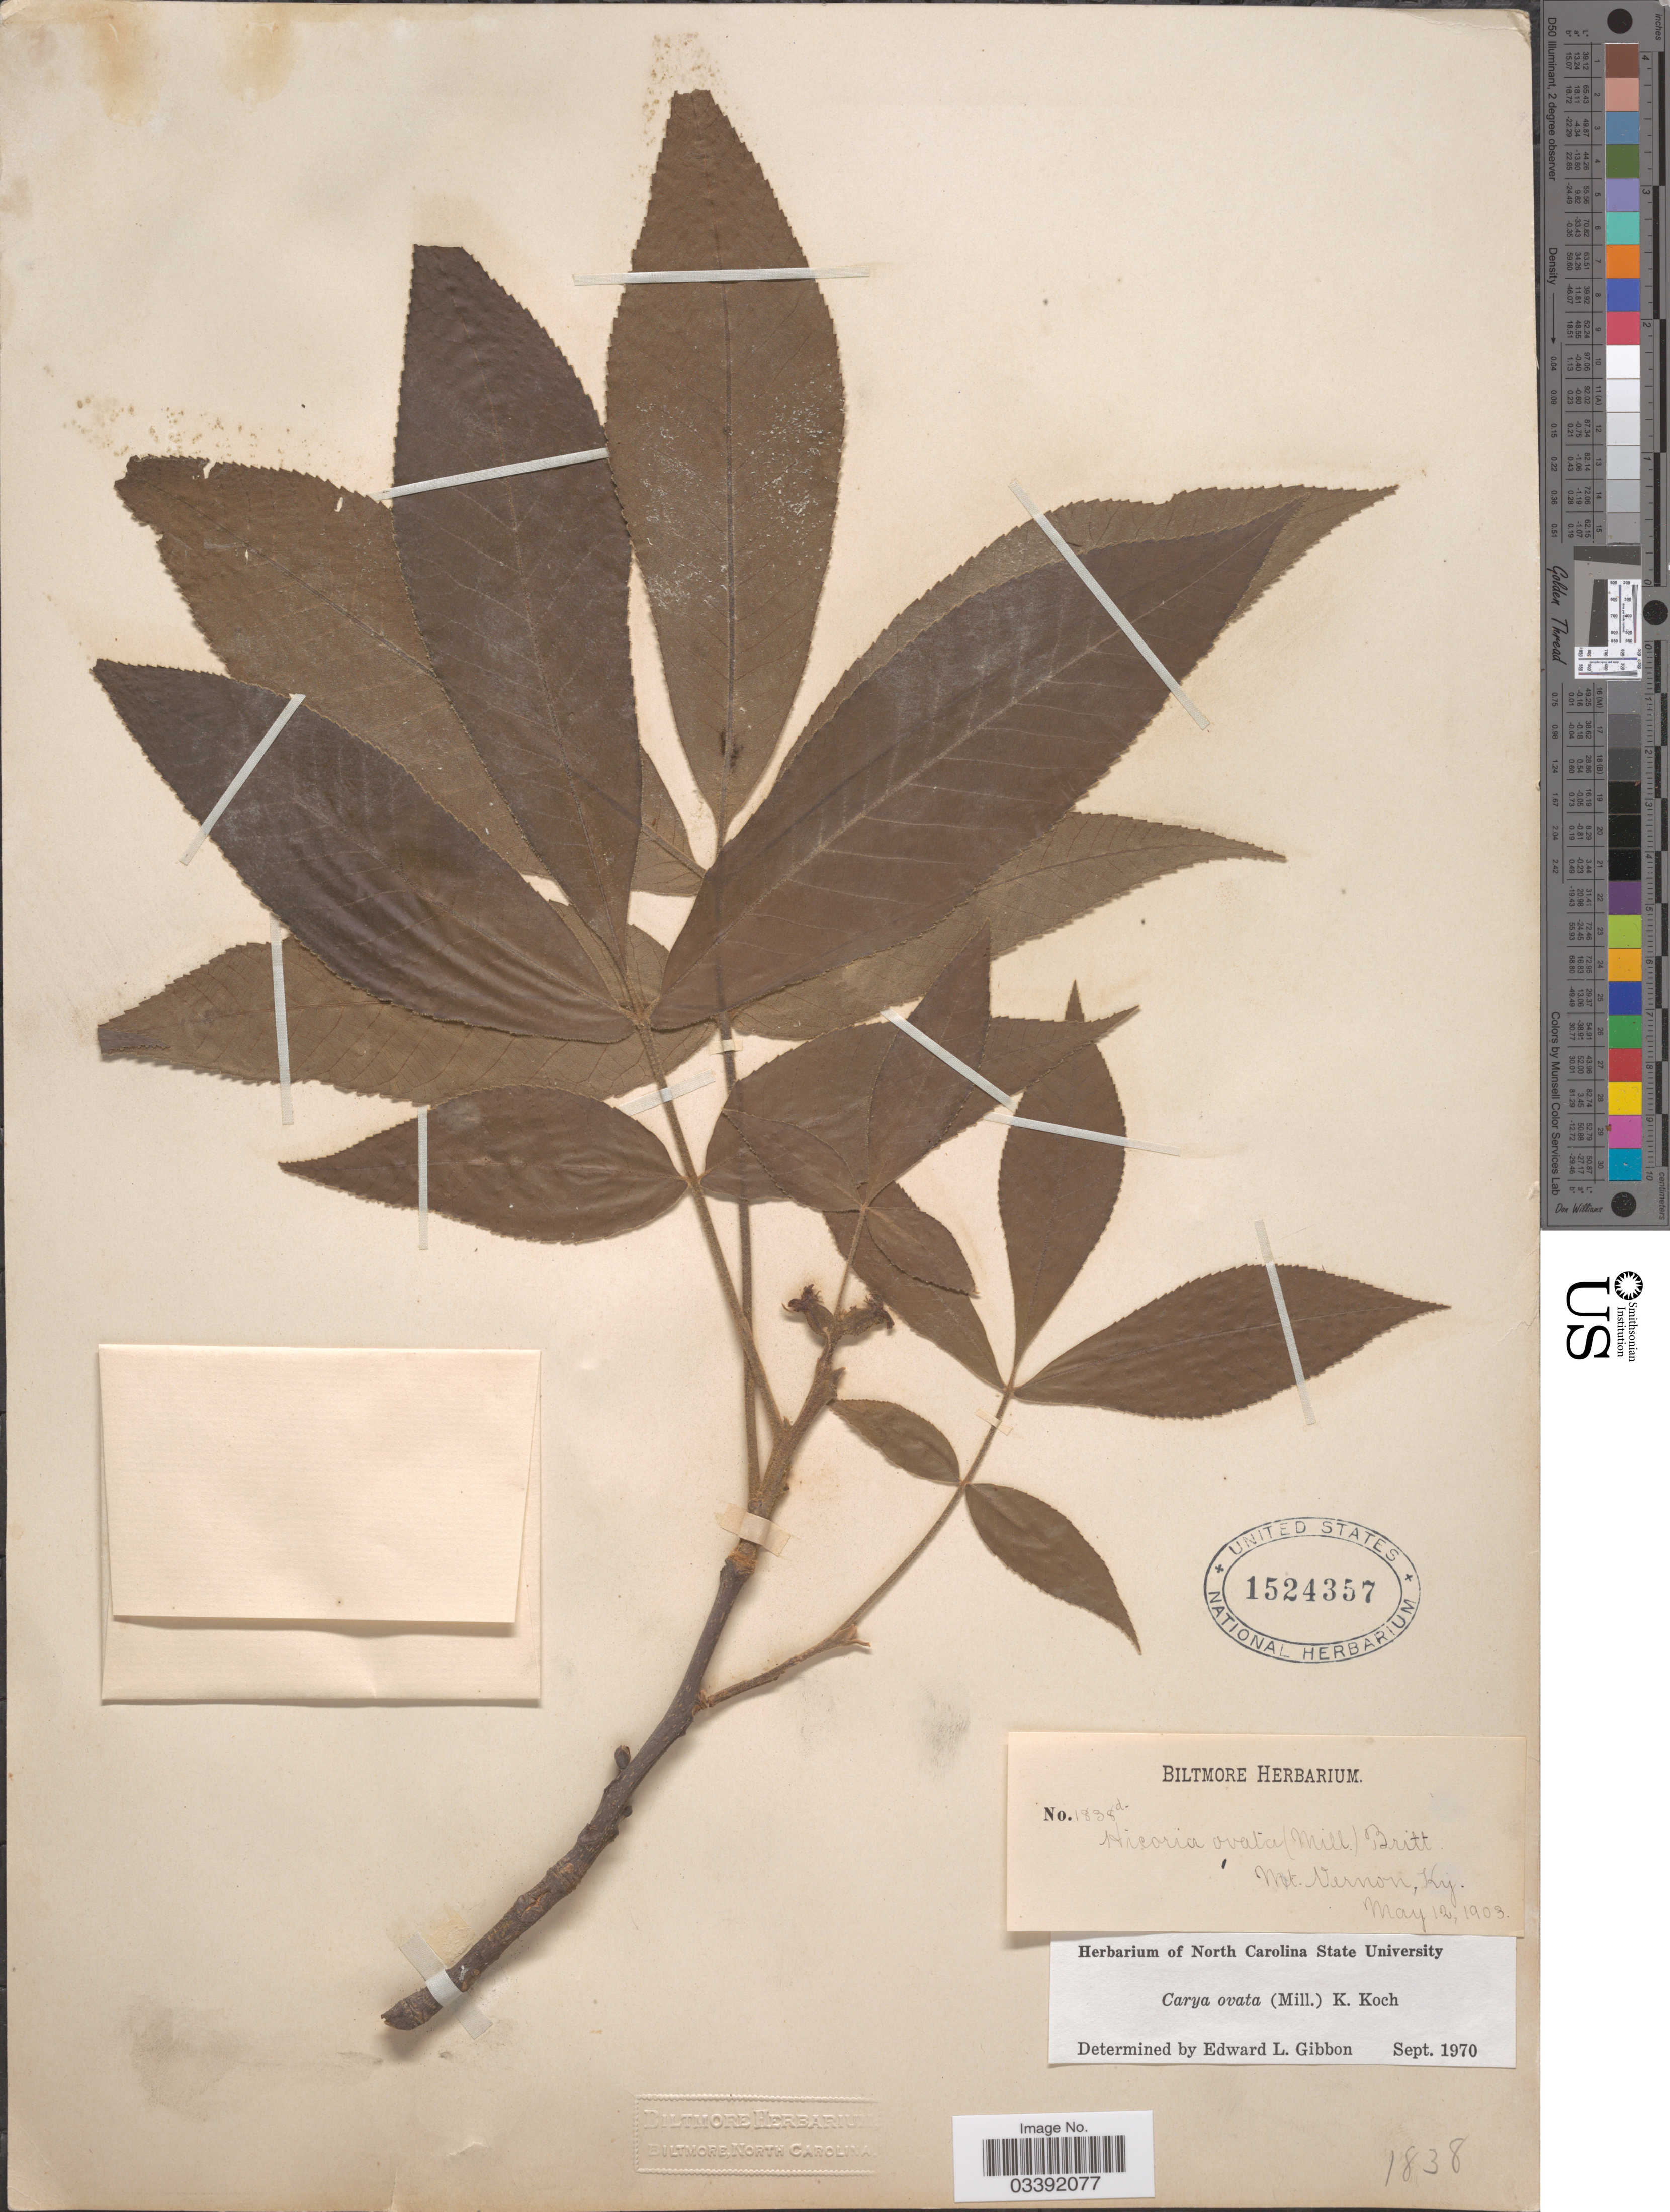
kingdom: Plantae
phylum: Tracheophyta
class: Magnoliopsida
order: Fagales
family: Juglandaceae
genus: Carya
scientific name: Carya ovata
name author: (Mill.) K. Koch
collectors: ex herb. Biltmore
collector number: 1838 d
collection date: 1903-05-12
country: United States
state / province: Kentucky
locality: Mt. Vernon.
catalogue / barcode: US 1524357